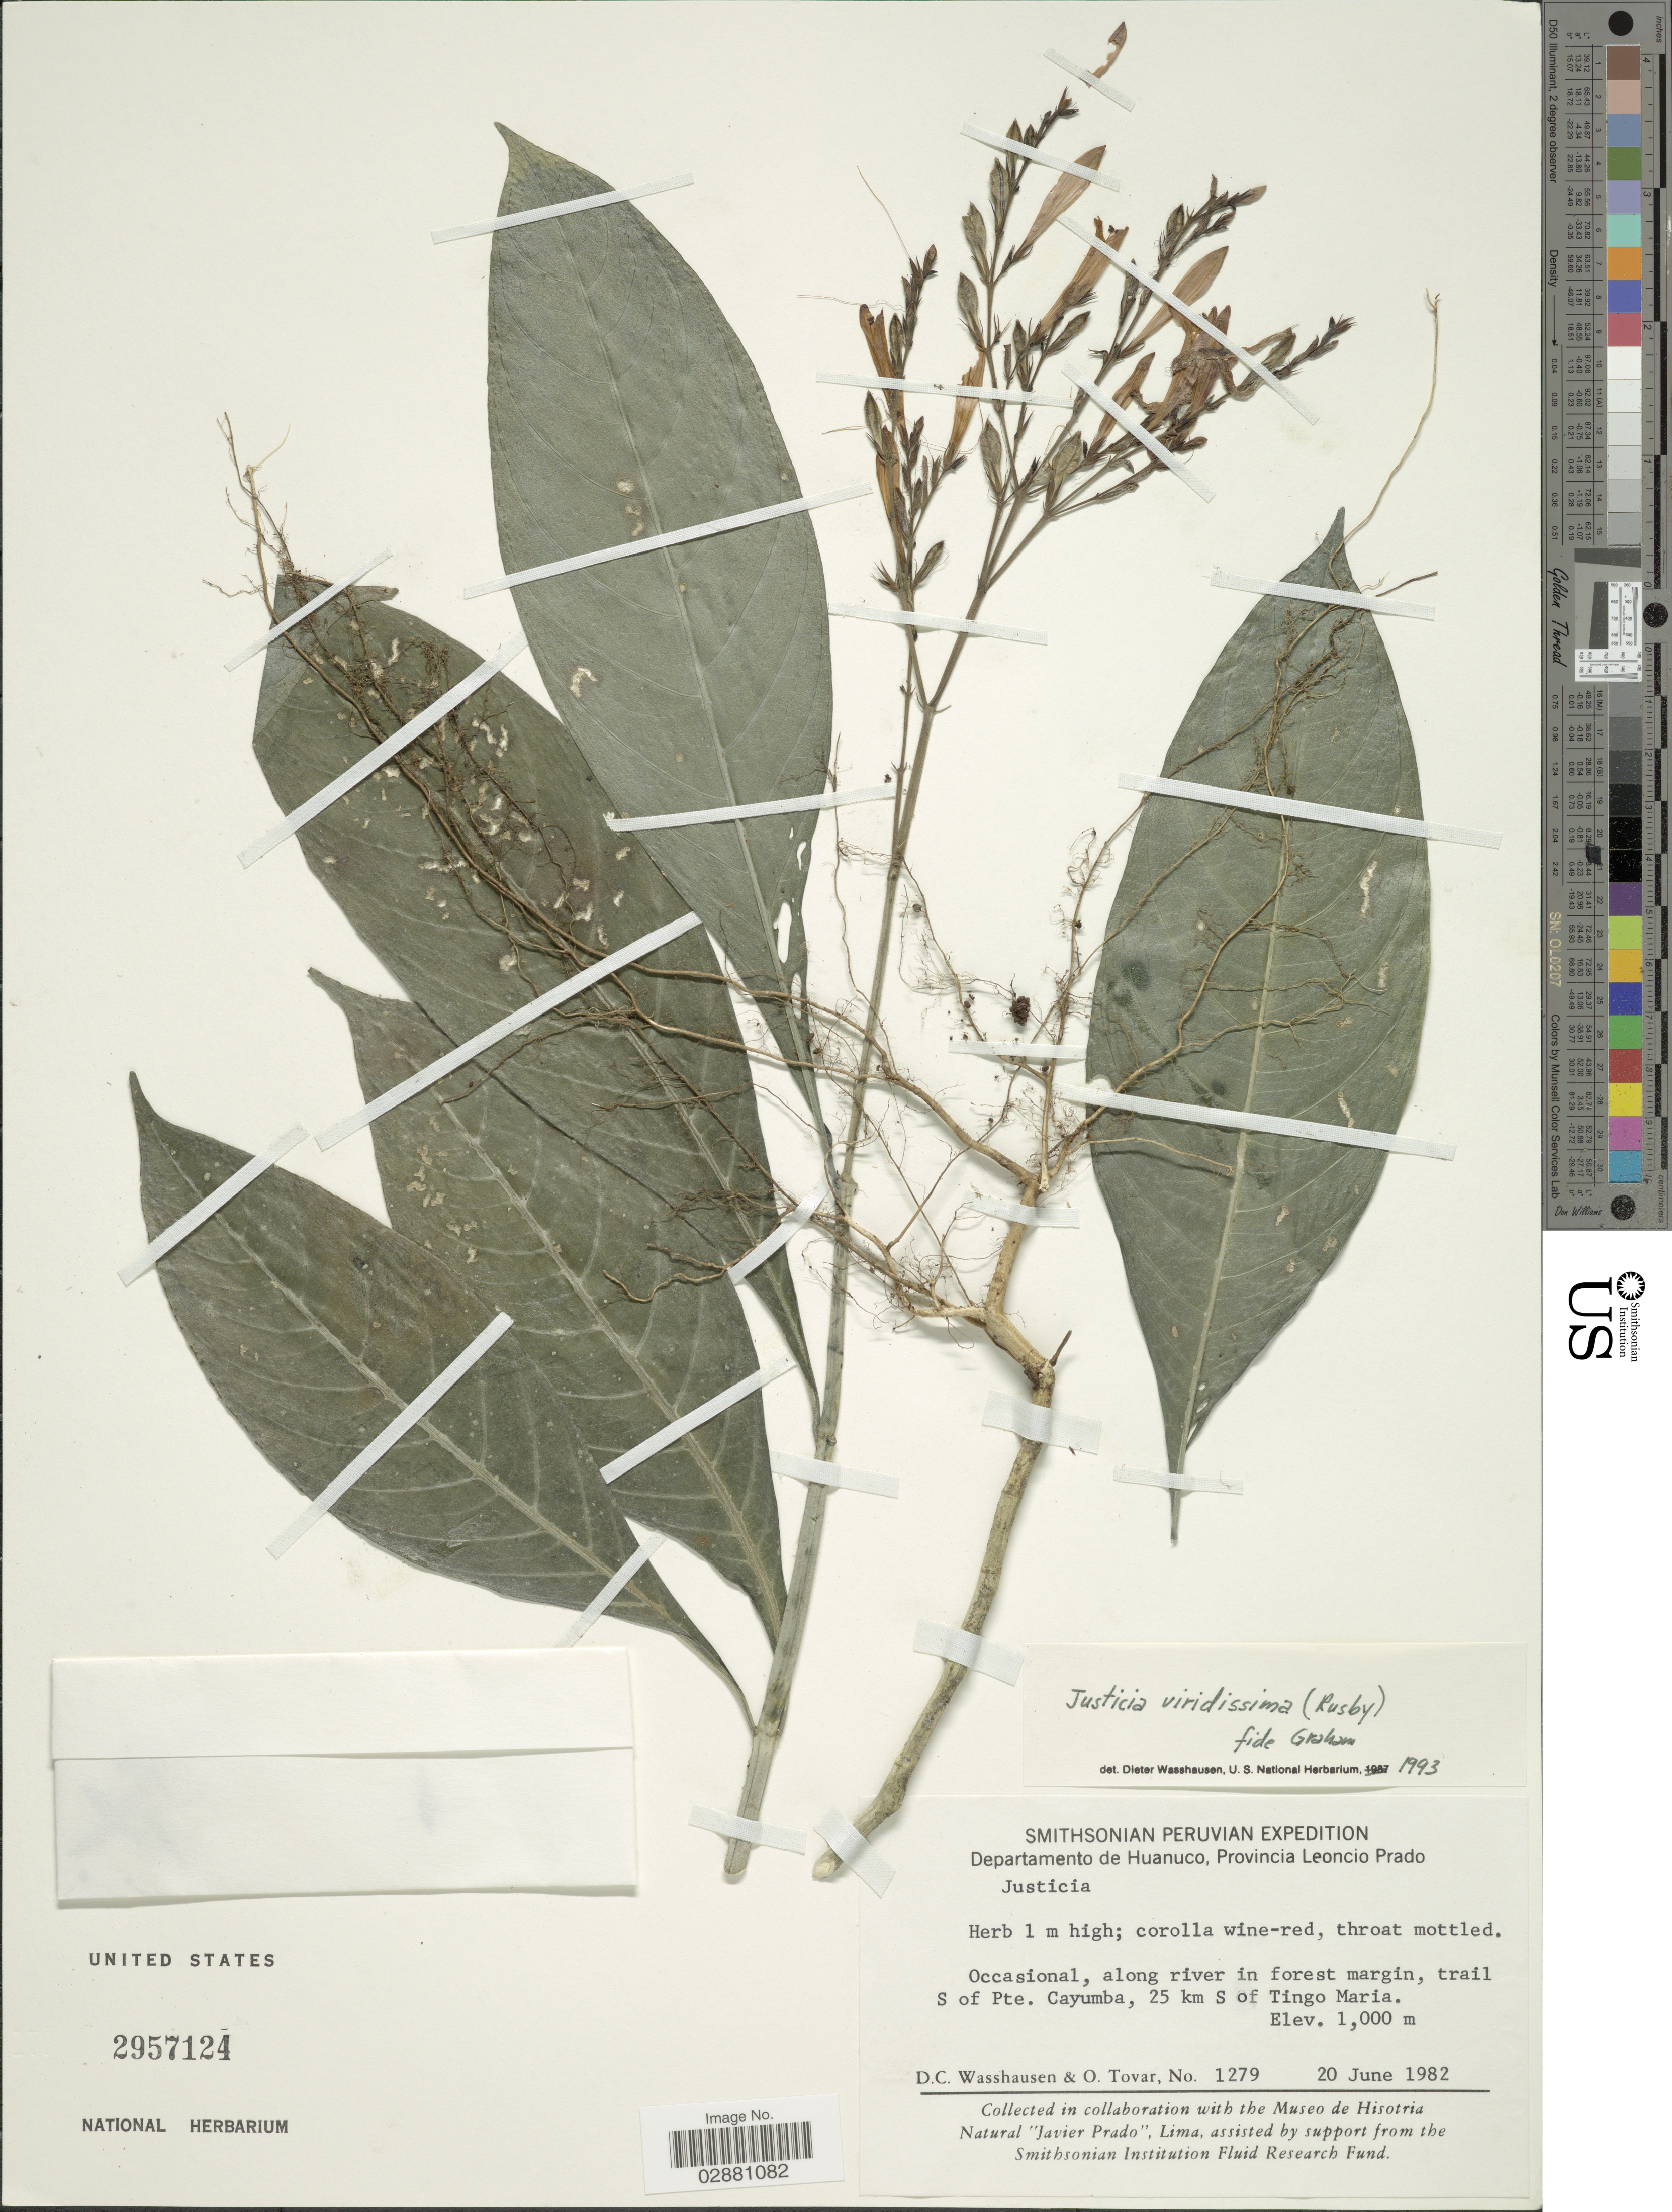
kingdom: Plantae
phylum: Tracheophyta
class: Magnoliopsida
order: Lamiales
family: Acanthaceae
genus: Beloperone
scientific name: Beloperone viridissima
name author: Rusby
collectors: D. C. Wasshausen & Ó. Tovar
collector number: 1279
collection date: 1982-06-20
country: Peru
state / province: Huánuco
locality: Departamento de Huanuco, Provincia Leoncio Prado. Occasional, along river in forest margin, trail S of Pte. Cayumba, 25 km S of Tingo Maria.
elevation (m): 1000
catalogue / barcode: US 2957124